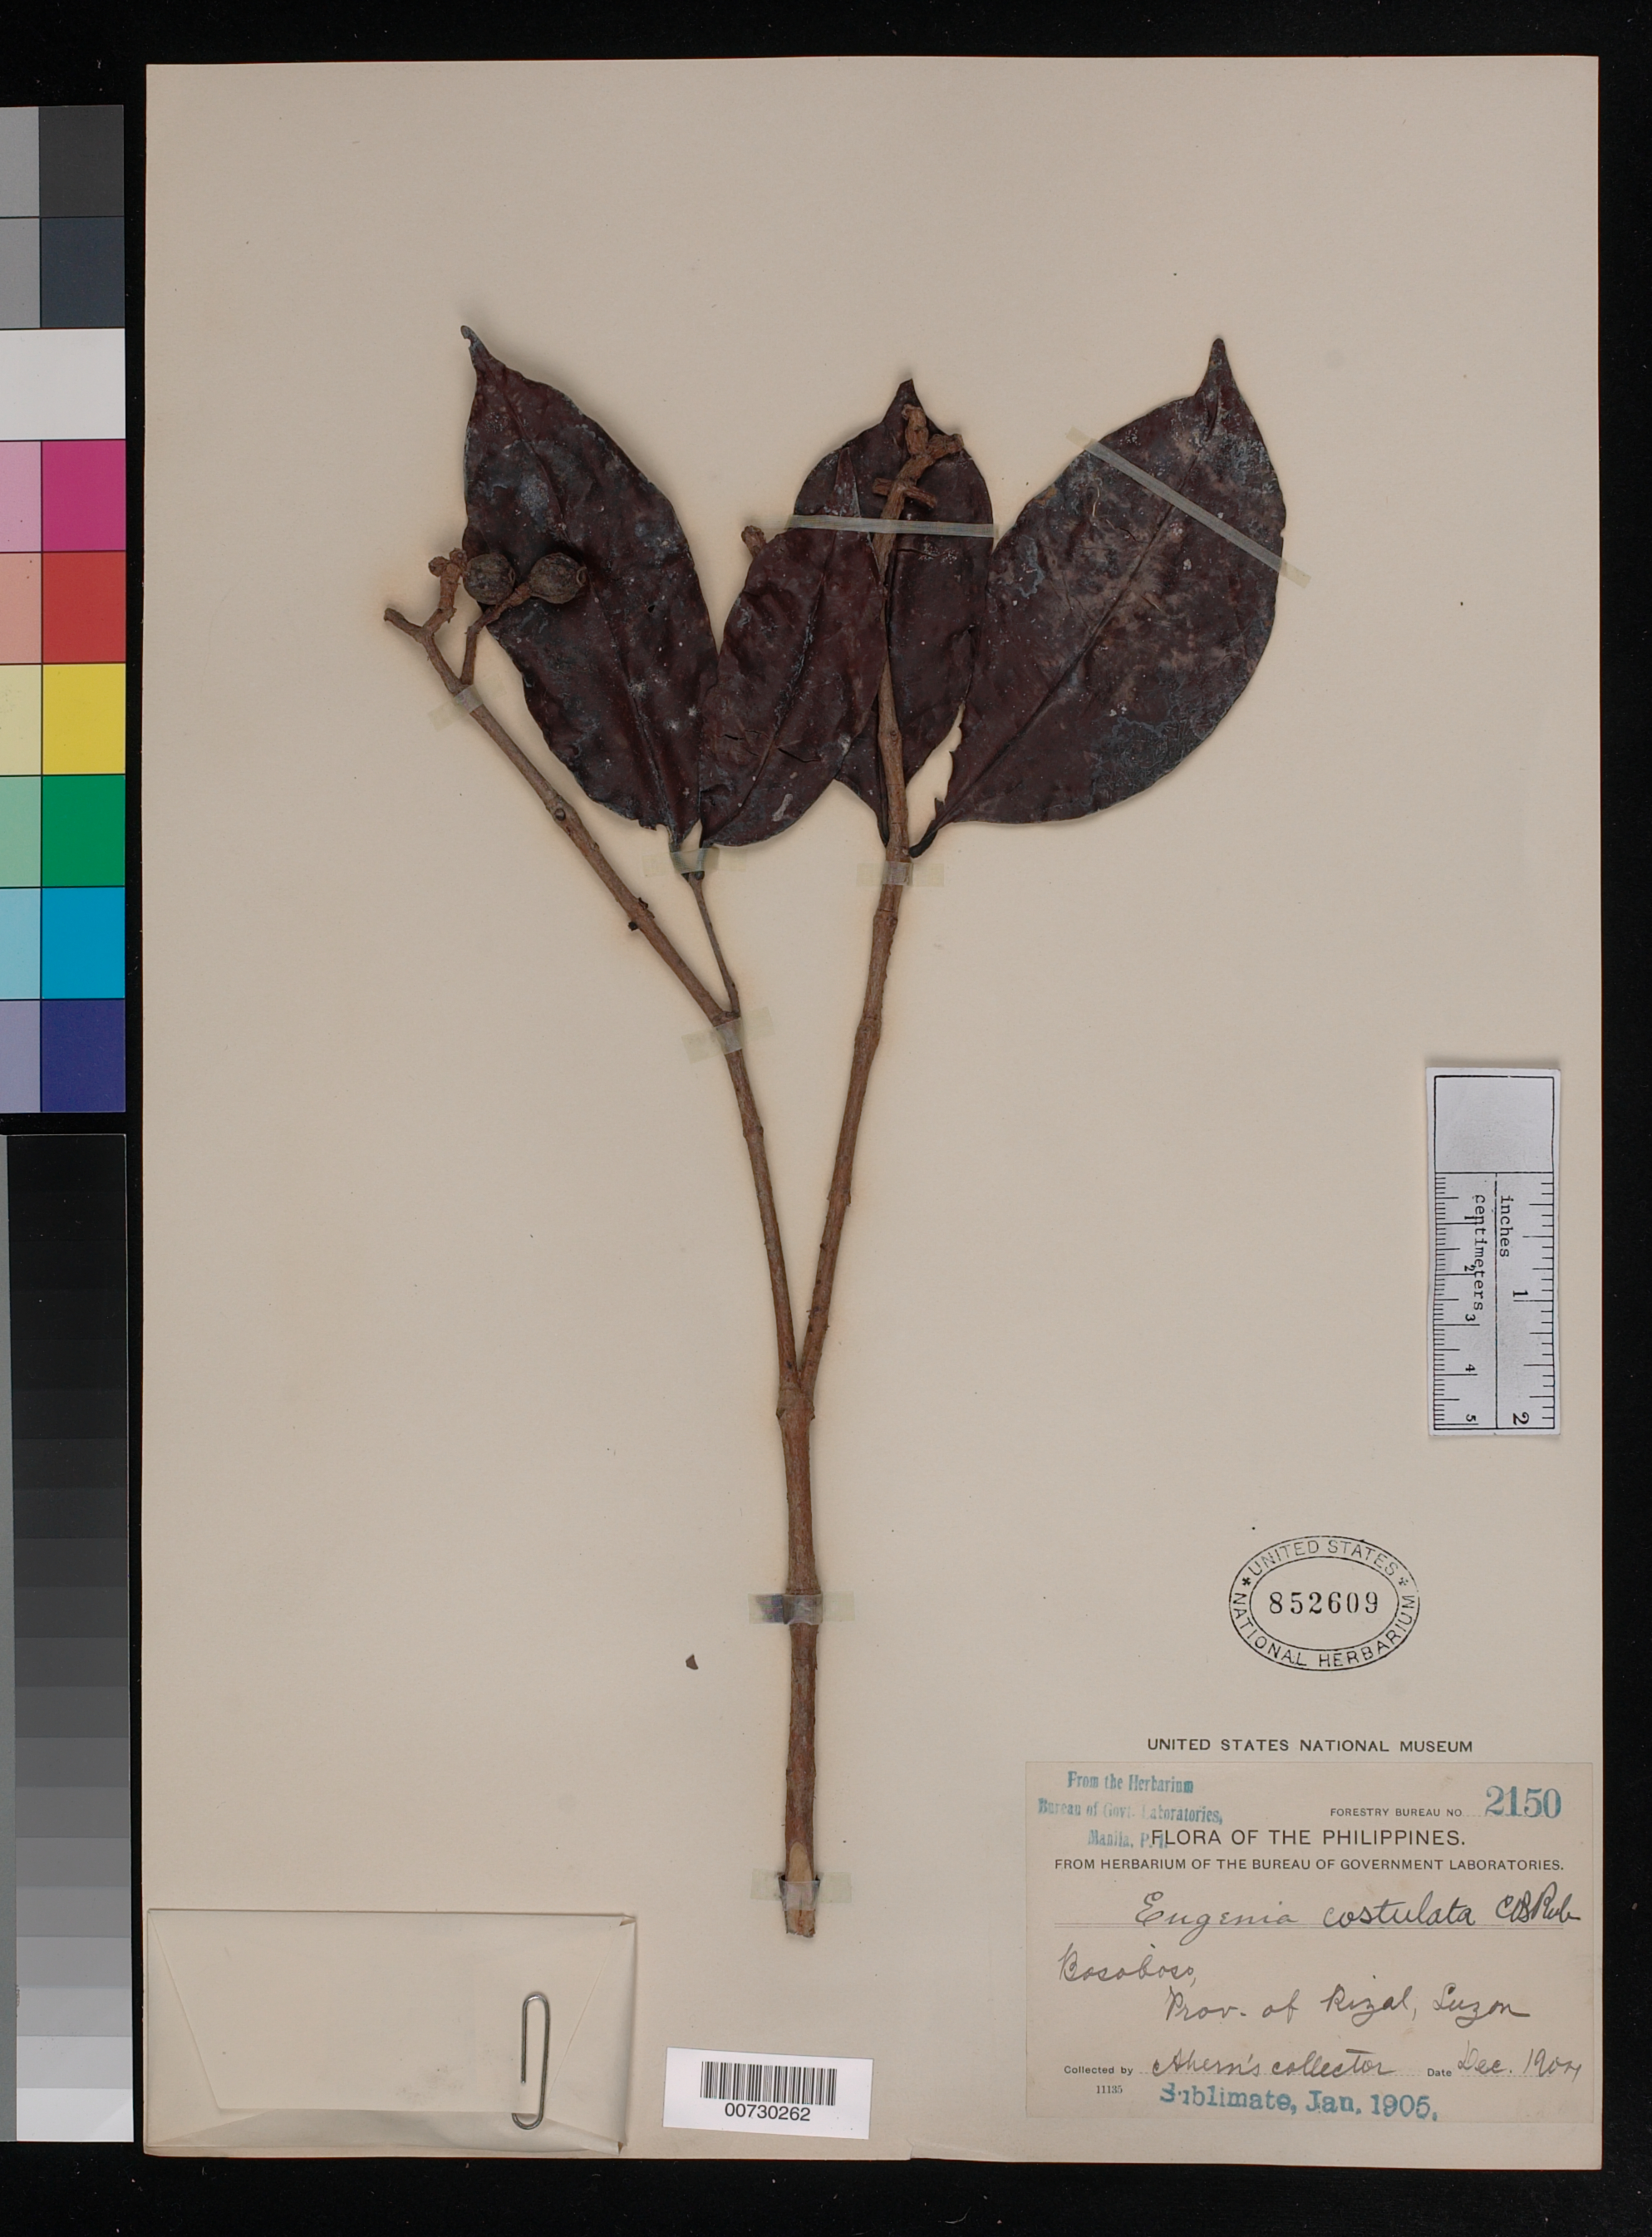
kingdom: Plantae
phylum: Tracheophyta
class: Magnoliopsida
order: Myrtales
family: Myrtaceae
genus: Syzygium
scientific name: Syzygium costulataum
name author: (C.B. Rob.) Merr.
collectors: -. Ahern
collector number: For. Bur. 2150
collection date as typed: Dec 1901?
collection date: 1901-12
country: Philippines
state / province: Calabarzon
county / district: Rizal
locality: Luzon, Bosoboso?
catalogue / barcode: US 852609